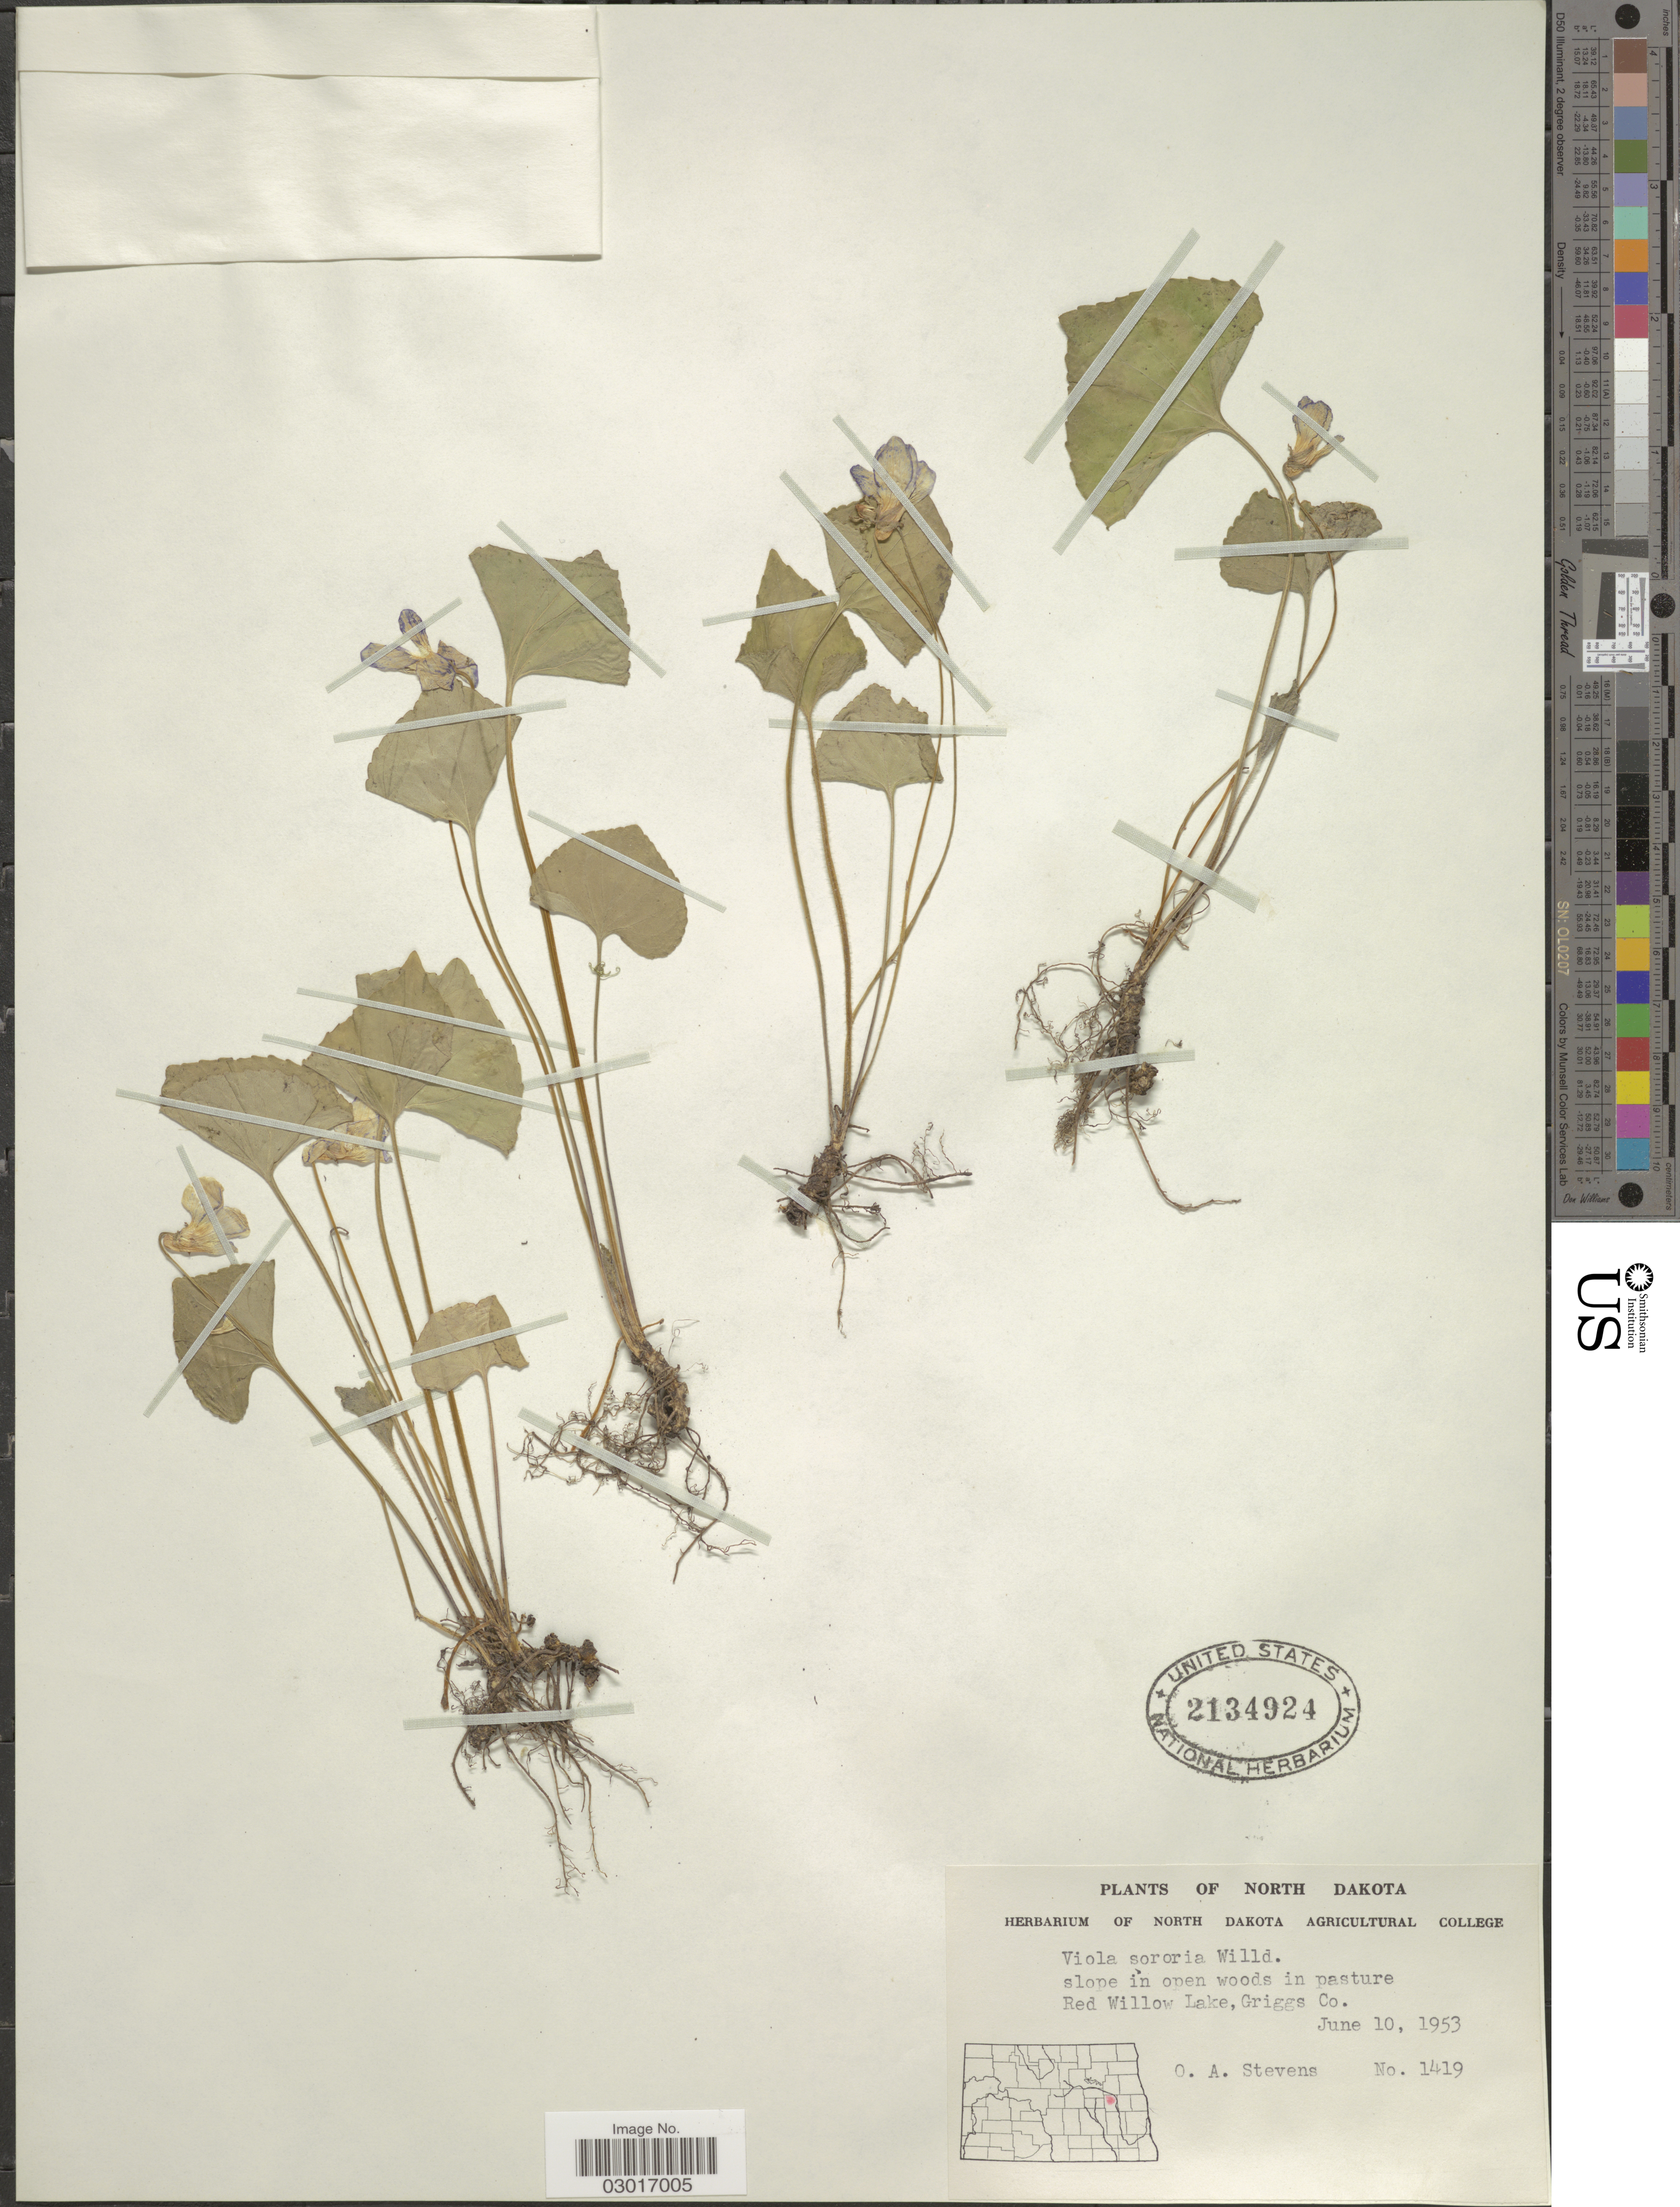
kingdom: Plantae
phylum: Tracheophyta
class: Magnoliopsida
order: Malpighiales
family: Violaceae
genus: Viola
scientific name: Viola sororia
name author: Willd.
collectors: O. A. Stevens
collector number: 1419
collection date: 1953-06-10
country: United States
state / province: North Dakota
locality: Red Willow Lake, Griggs Co.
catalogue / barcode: US 2134924